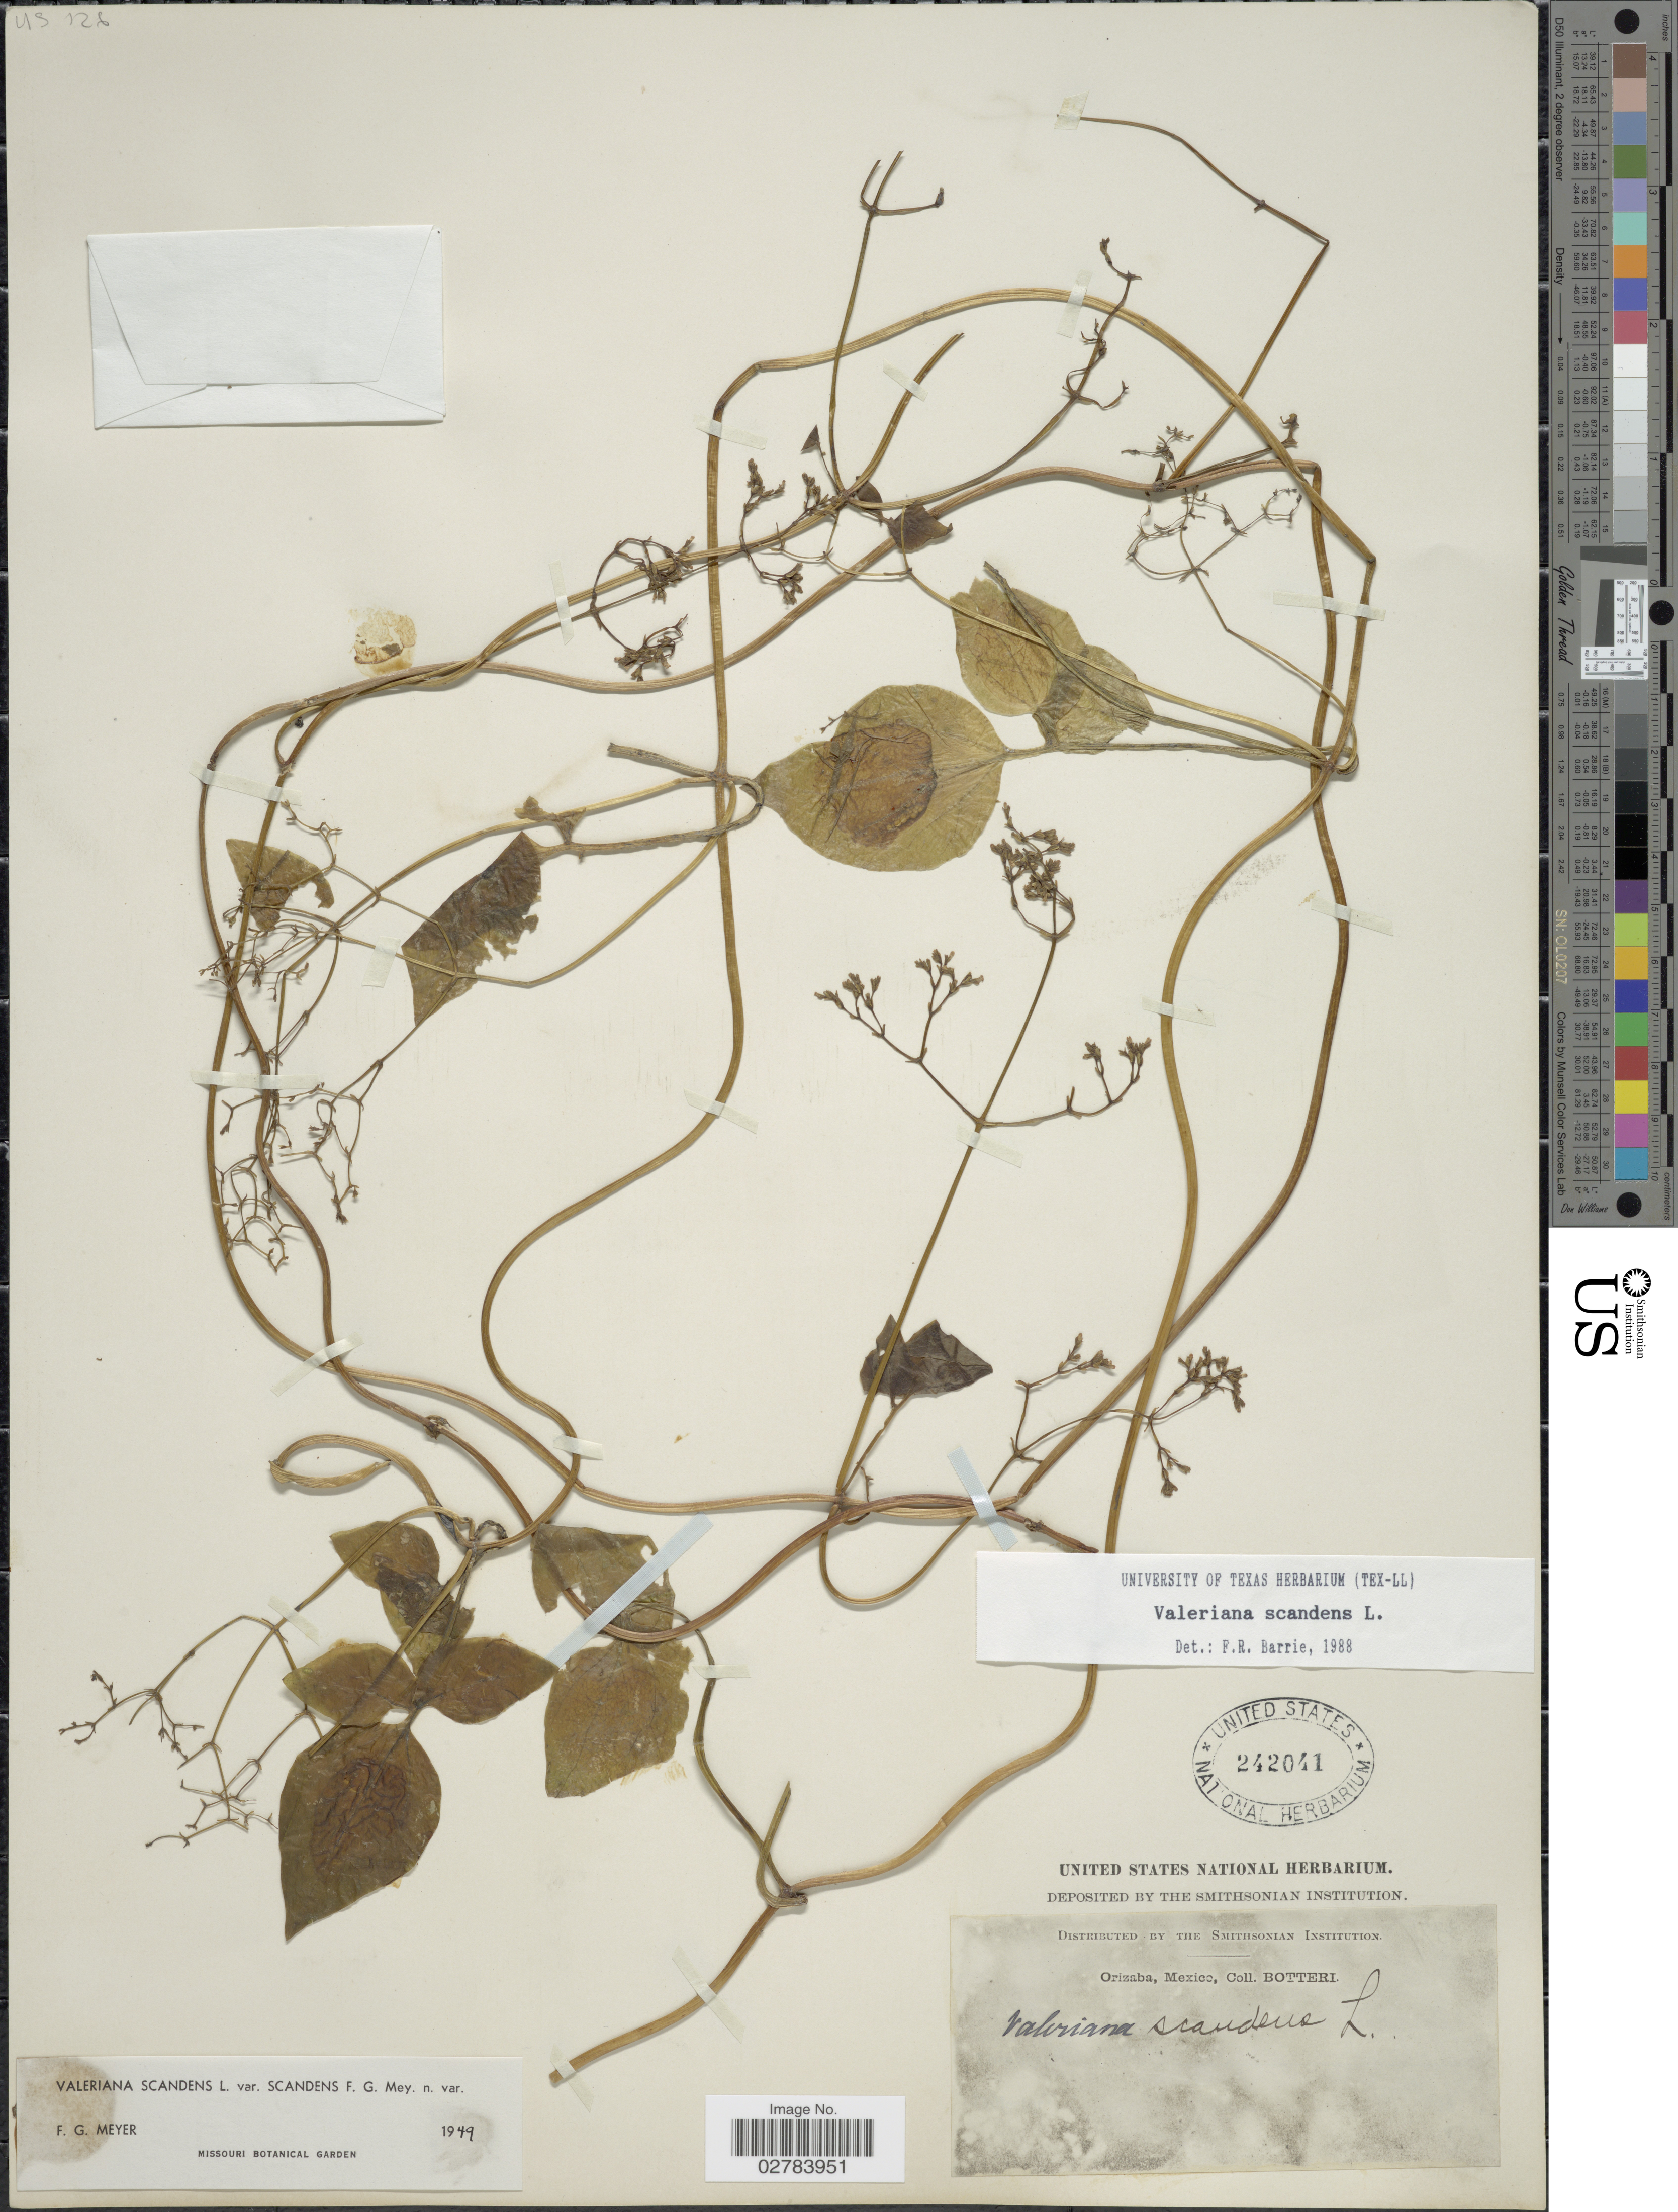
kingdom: Plantae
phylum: Tracheophyta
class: Magnoliopsida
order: Dipsacales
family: Caprifoliaceae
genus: Valeriana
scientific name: Valeriana scandens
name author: L.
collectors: -. Botteri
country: Mexico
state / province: Veracruz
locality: Orizaba.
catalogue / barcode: US 242041